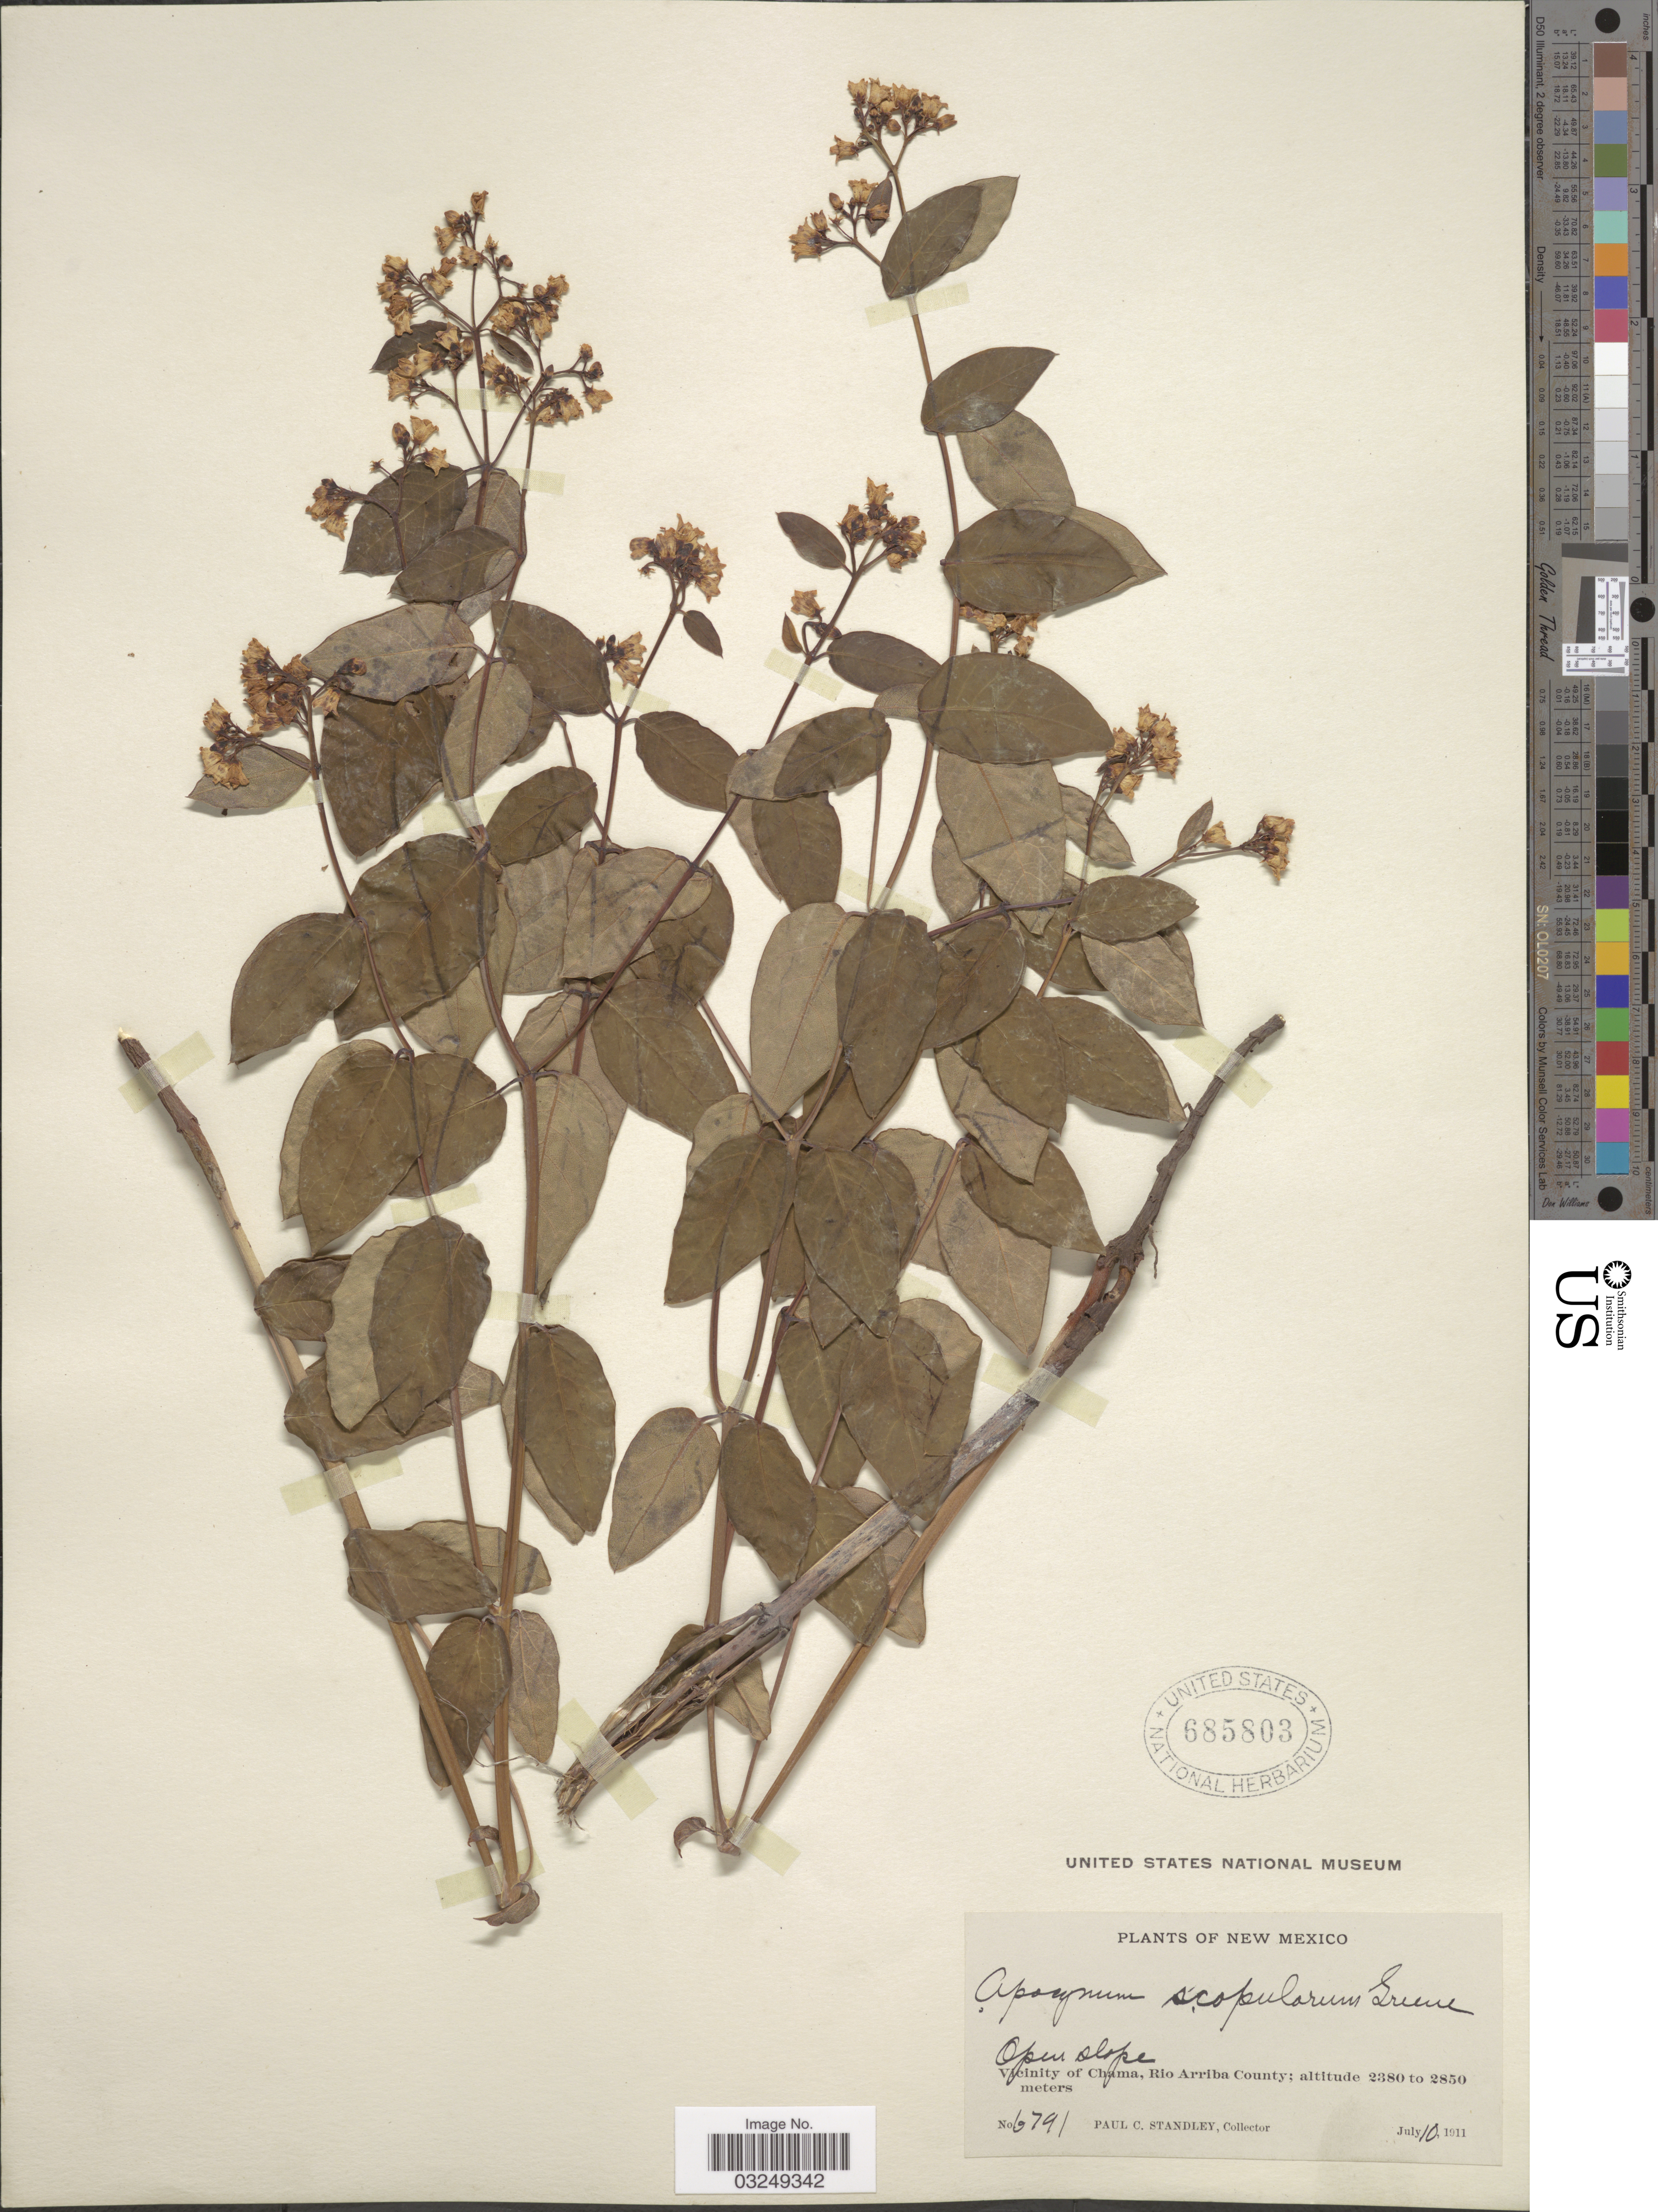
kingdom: Plantae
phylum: Tracheophyta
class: Magnoliopsida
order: Gentianales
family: Apocynaceae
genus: Apocynum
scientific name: Apocynum ambigens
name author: S.W. Greene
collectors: P. C. Standley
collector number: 6791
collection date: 1911-07-10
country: United States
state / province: New Mexico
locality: Vicinity of Chama, Rio Arriba County.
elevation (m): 2380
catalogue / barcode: US 685803